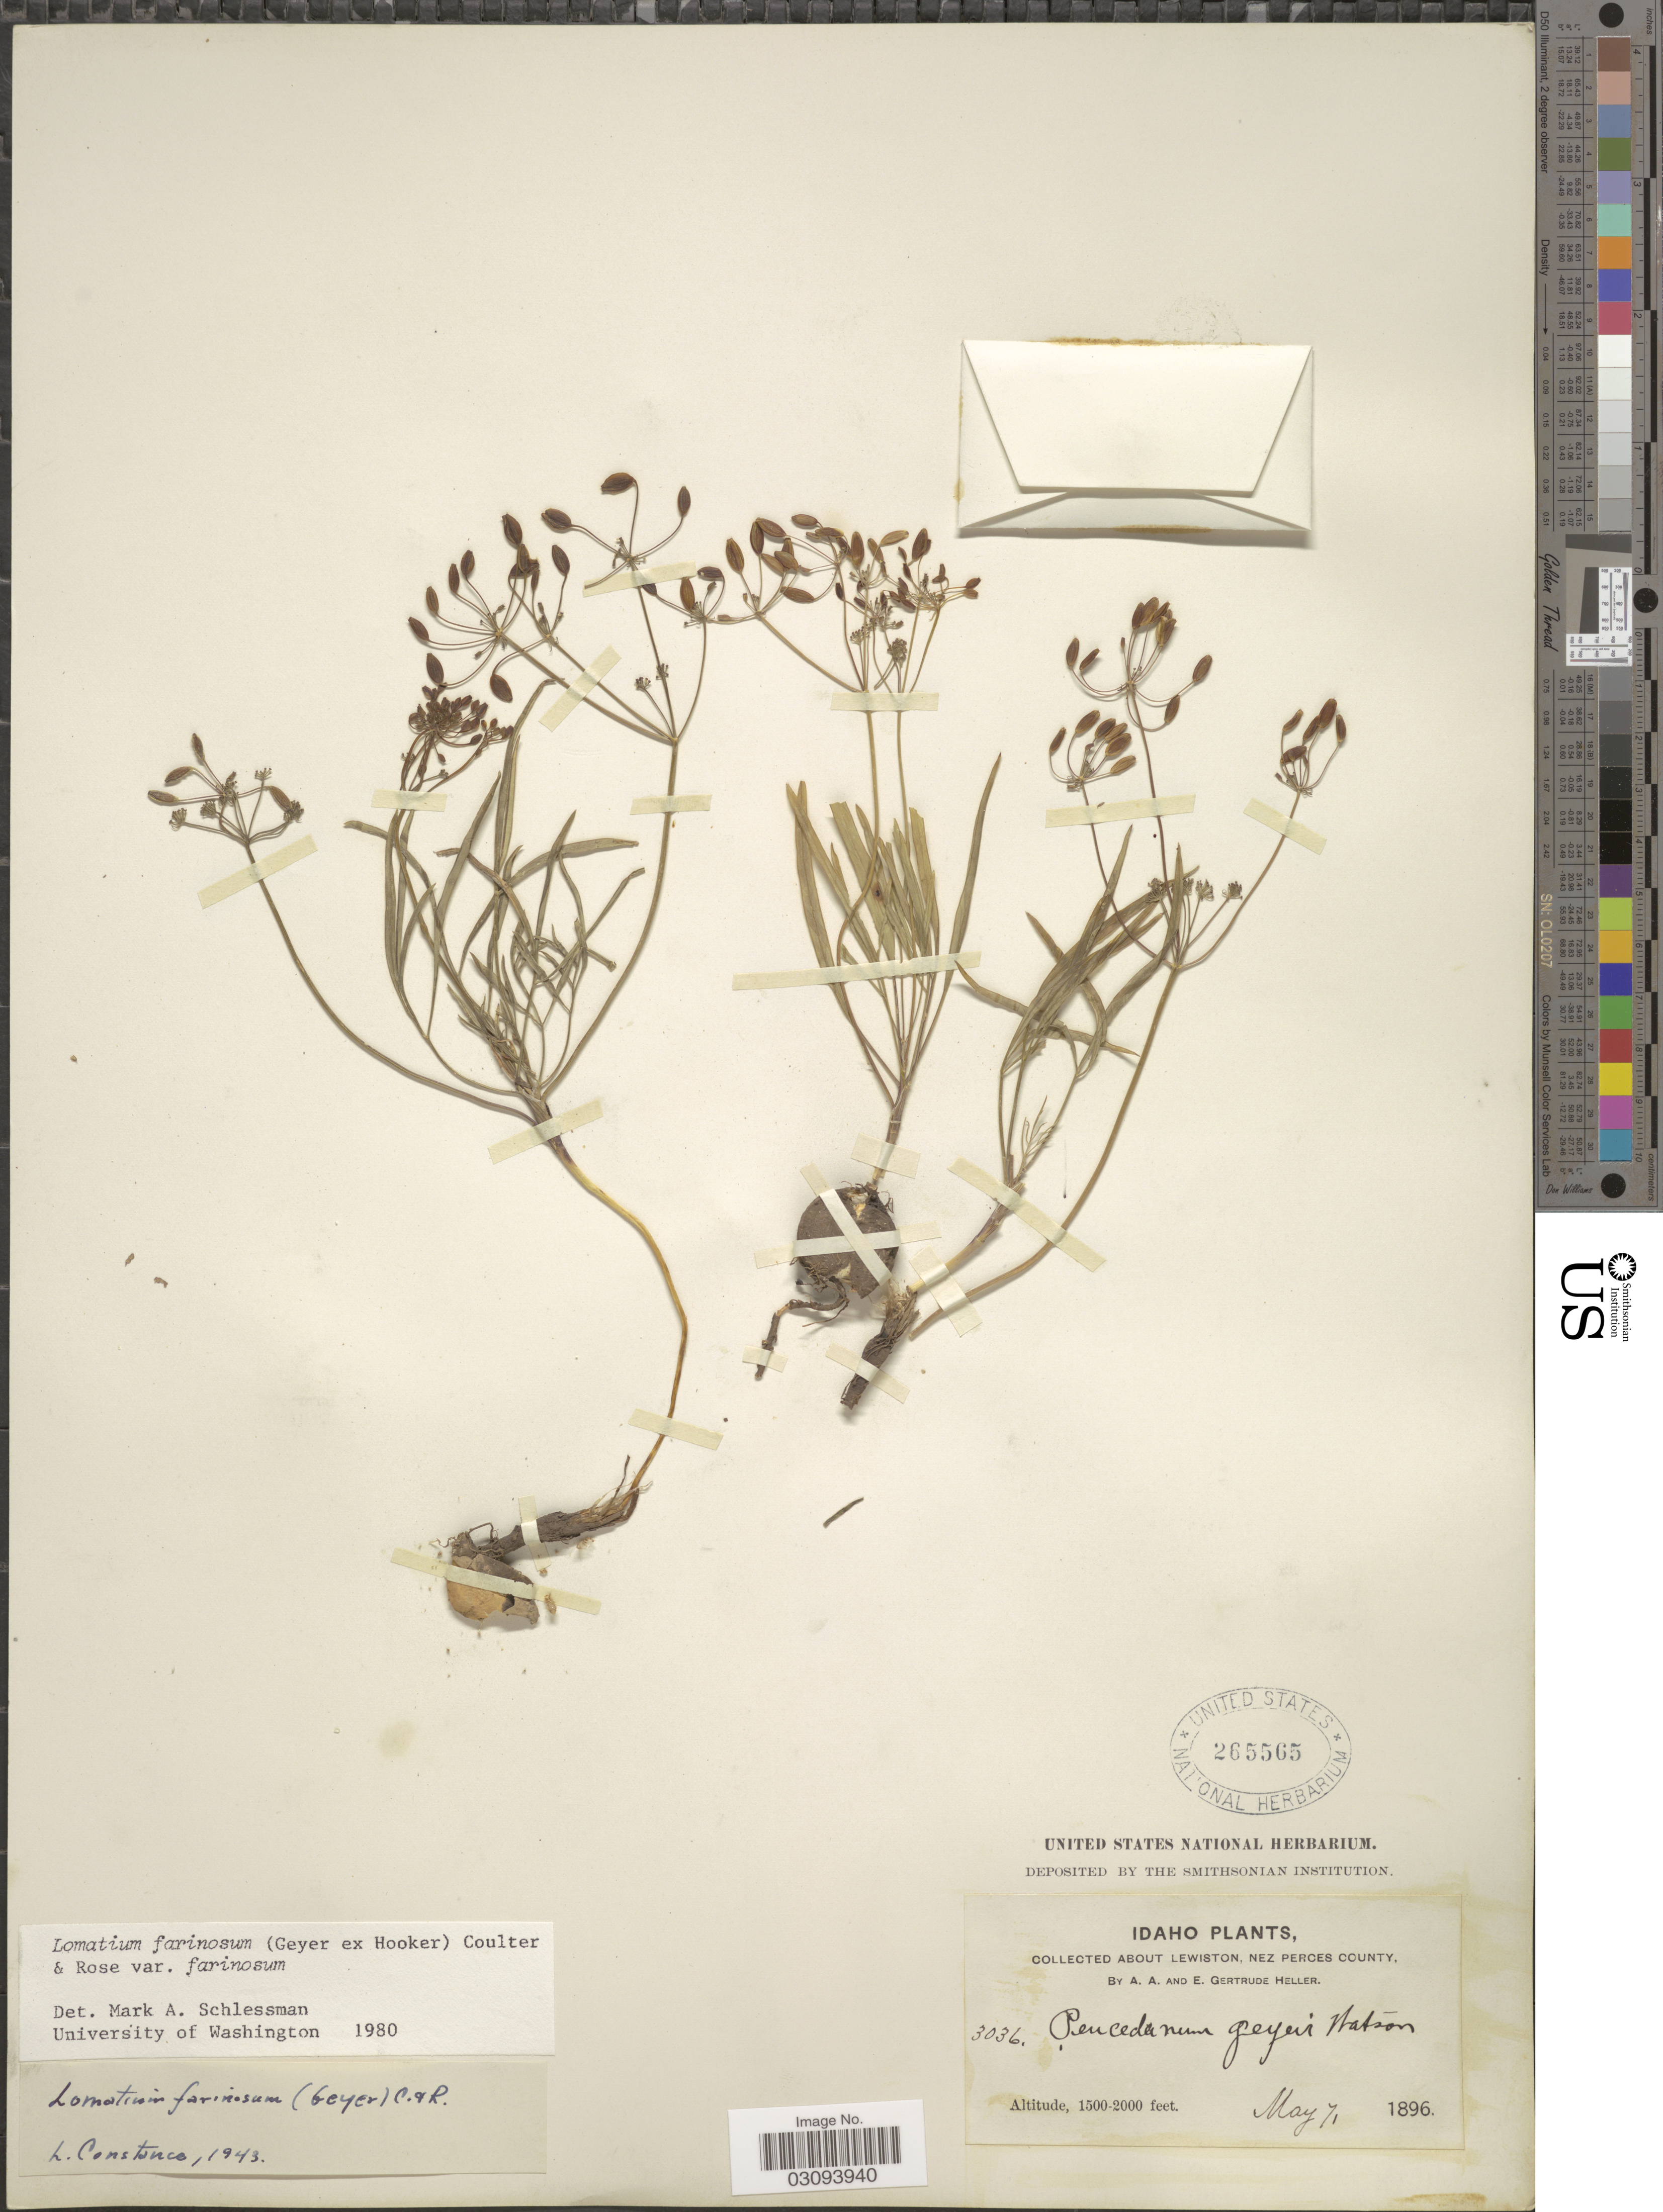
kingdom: Plantae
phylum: Tracheophyta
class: Magnoliopsida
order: Apiales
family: Apiaceae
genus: Lomatium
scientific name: Lomatium farinosum var. farinosum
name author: (Geyer) J.M. Coult. & Rose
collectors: A. A. Heller & E. G. Heller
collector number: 3036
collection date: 1896-05-07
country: United States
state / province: Idaho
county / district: Nez Perce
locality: About Lewiston.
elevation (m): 457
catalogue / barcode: US 265565